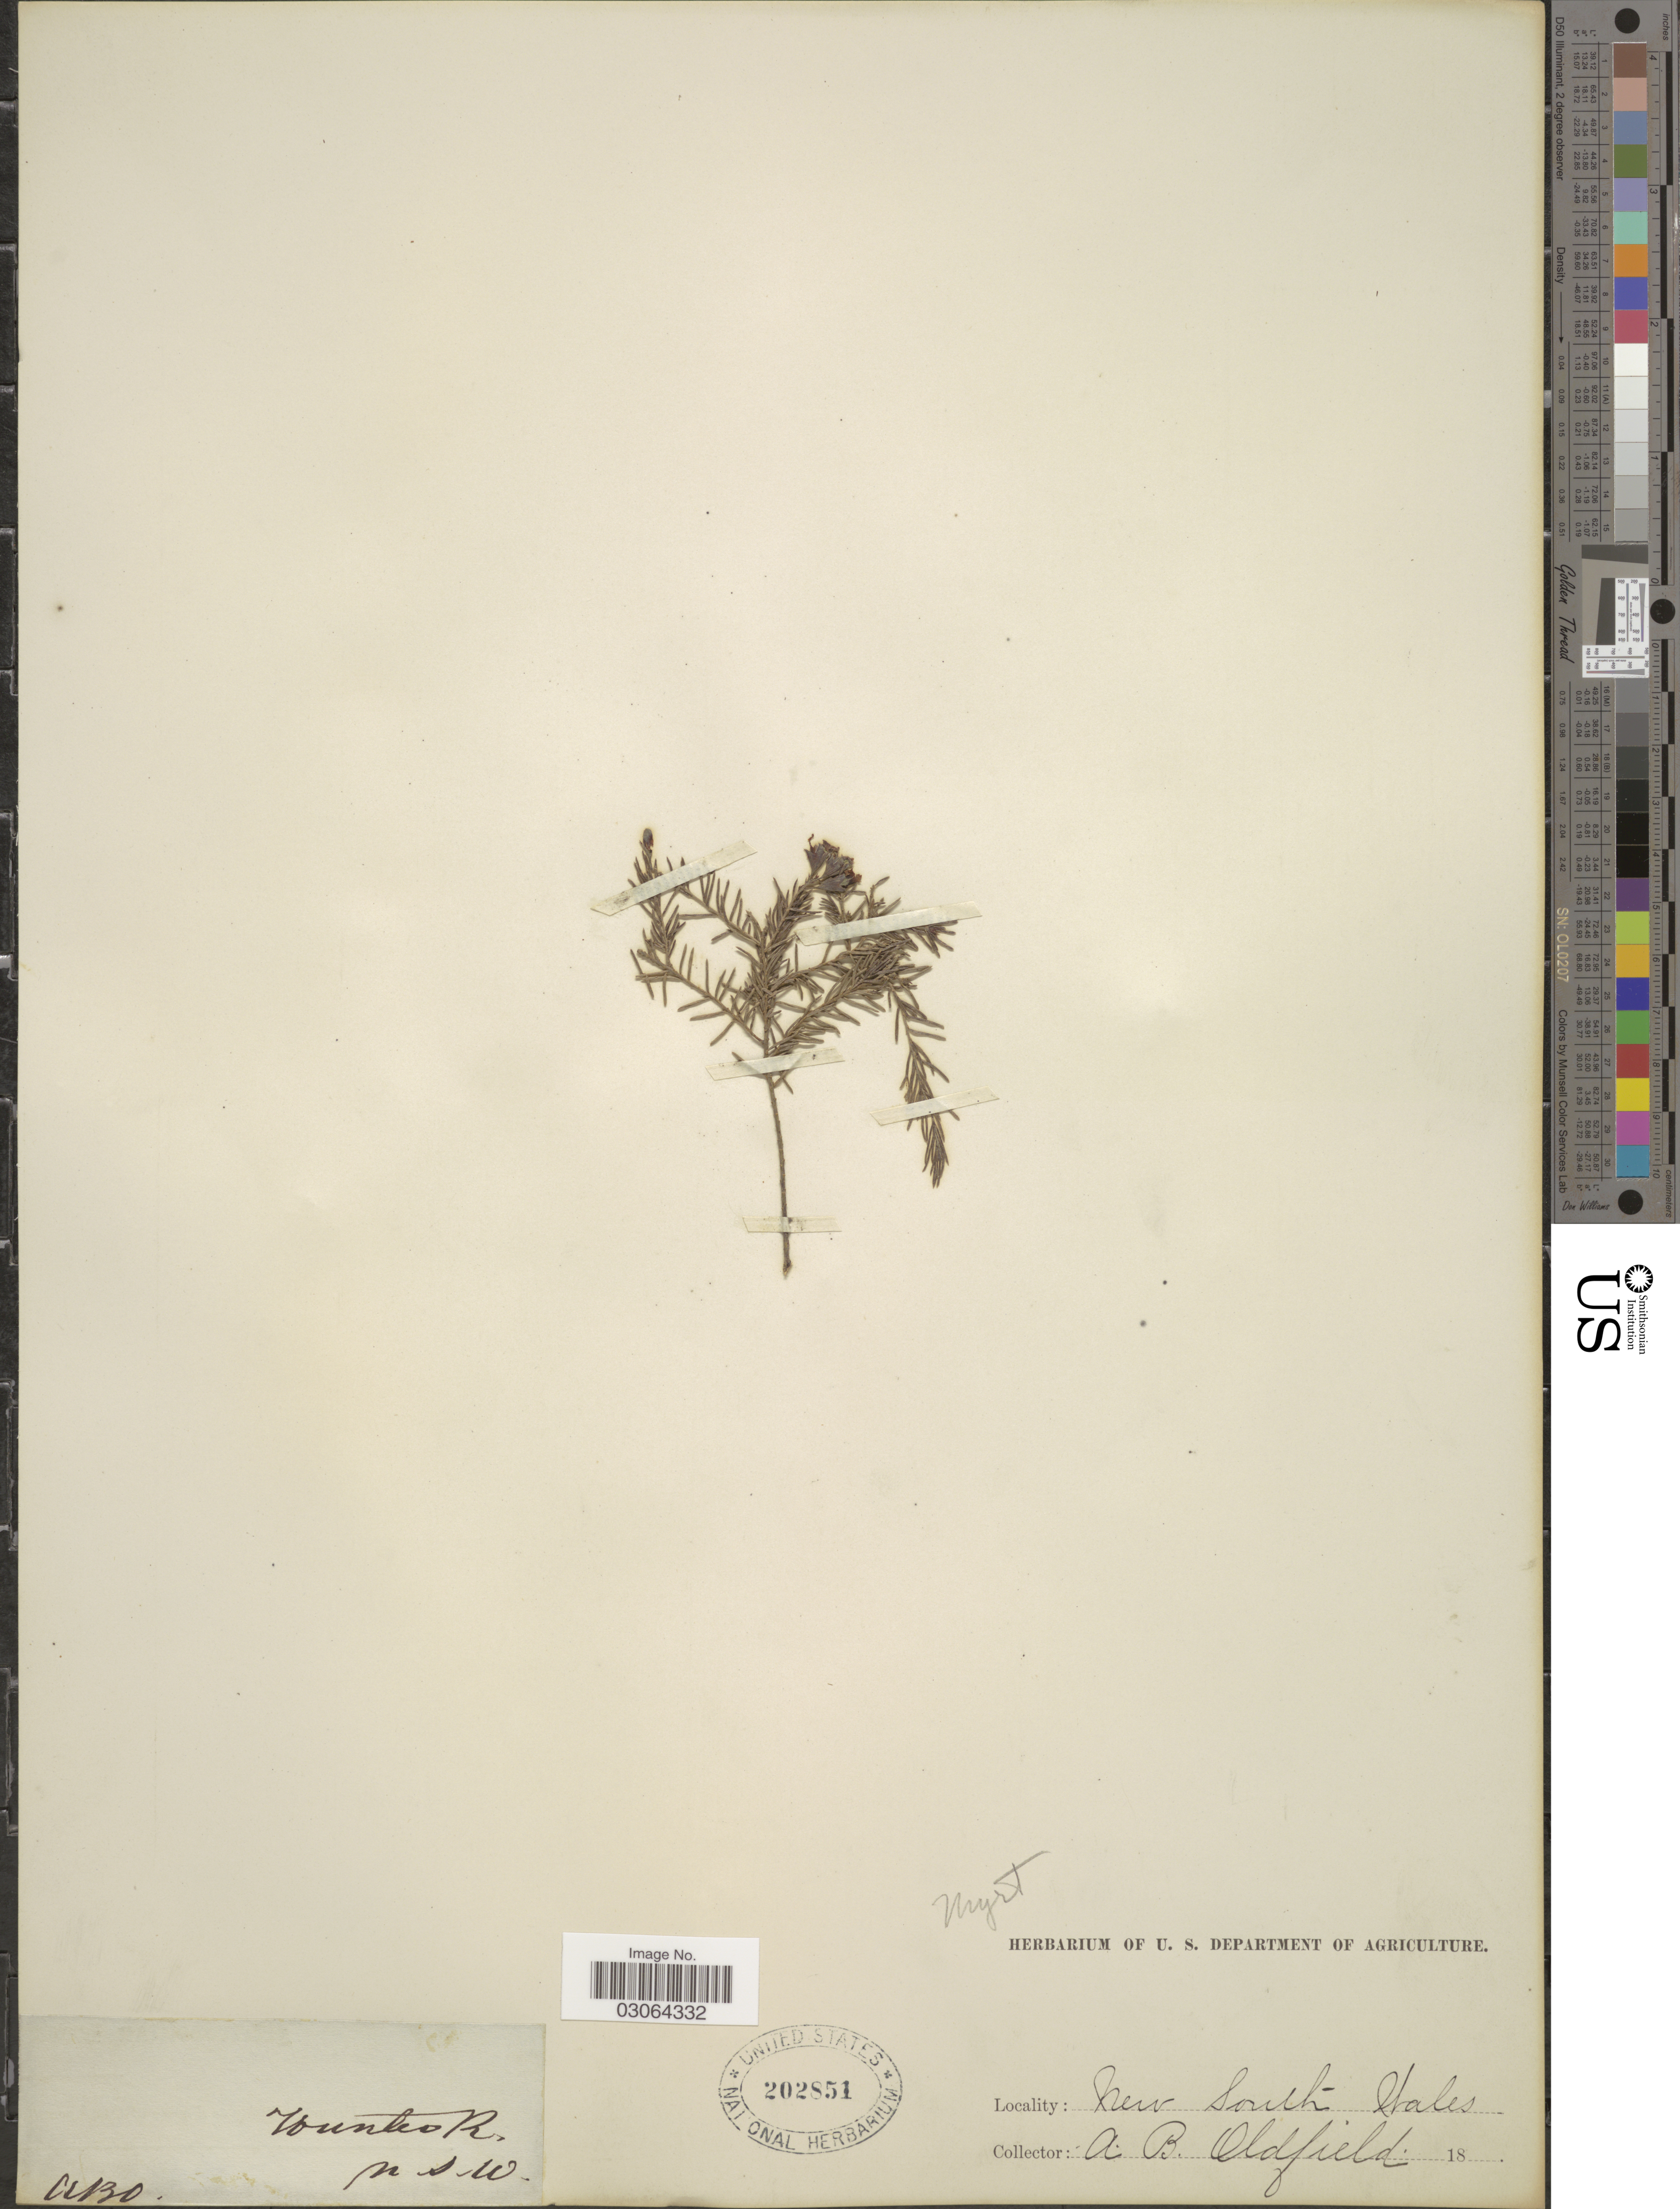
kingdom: Plantae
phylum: Tracheophyta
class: Magnoliopsida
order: Myrtales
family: Myrtaceae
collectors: A. Oldfield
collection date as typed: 18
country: Australia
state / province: New South Wales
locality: Hunter R.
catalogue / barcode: US 202851